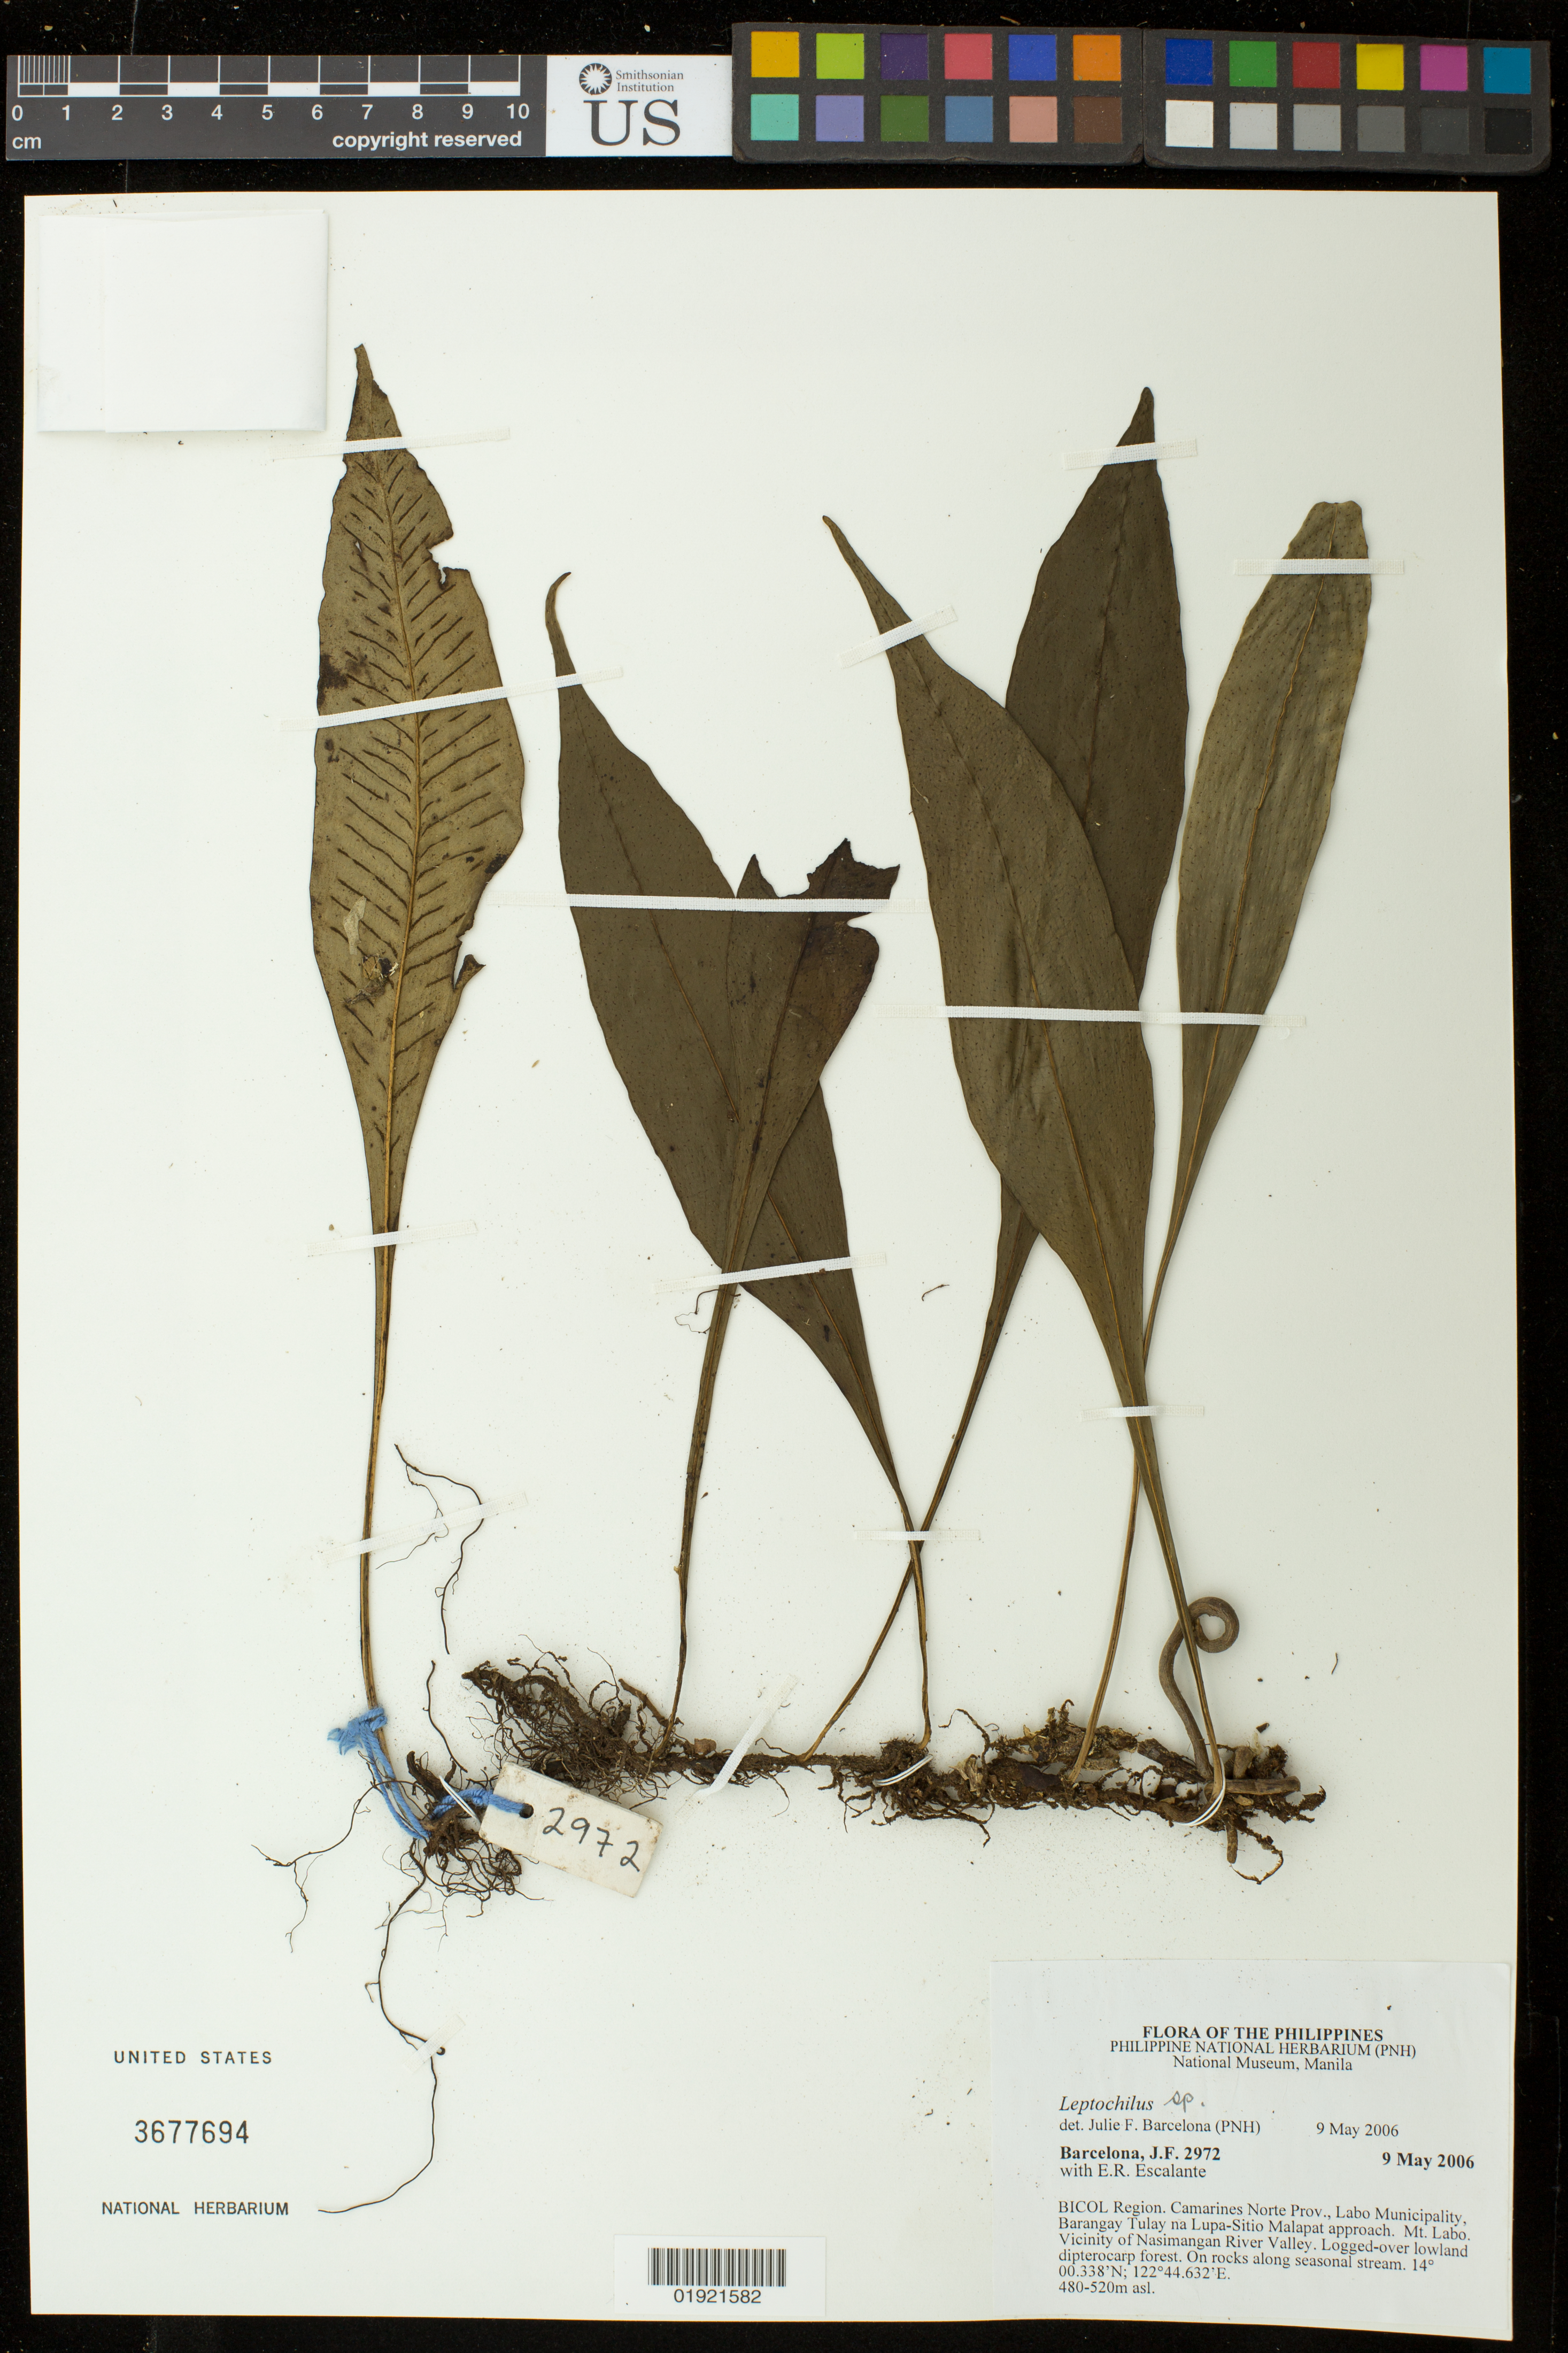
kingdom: Plantae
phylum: Tracheophyta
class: Polypodiopsida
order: Polypodiales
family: Polypodiaceae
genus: Leptochilus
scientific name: Leptochilus sp.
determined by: Barcelona, J. F.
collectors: J. F. Barcelona & E. Escalante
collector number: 2972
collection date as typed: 9 May 2006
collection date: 2006-05-09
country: Philippines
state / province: Bicol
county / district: Camarines Norte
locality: Labo Municipality, Barangay Tulay na Lupa-Sitio Malapat approach. Mt. Labo. Vicinity of Nasimangan River Valley. Logged-over lowland dipterocarp forest.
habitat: On rocks along seasonal stream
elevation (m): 480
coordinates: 14 00.338 N, 122 44.632 E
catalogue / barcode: US 3677694